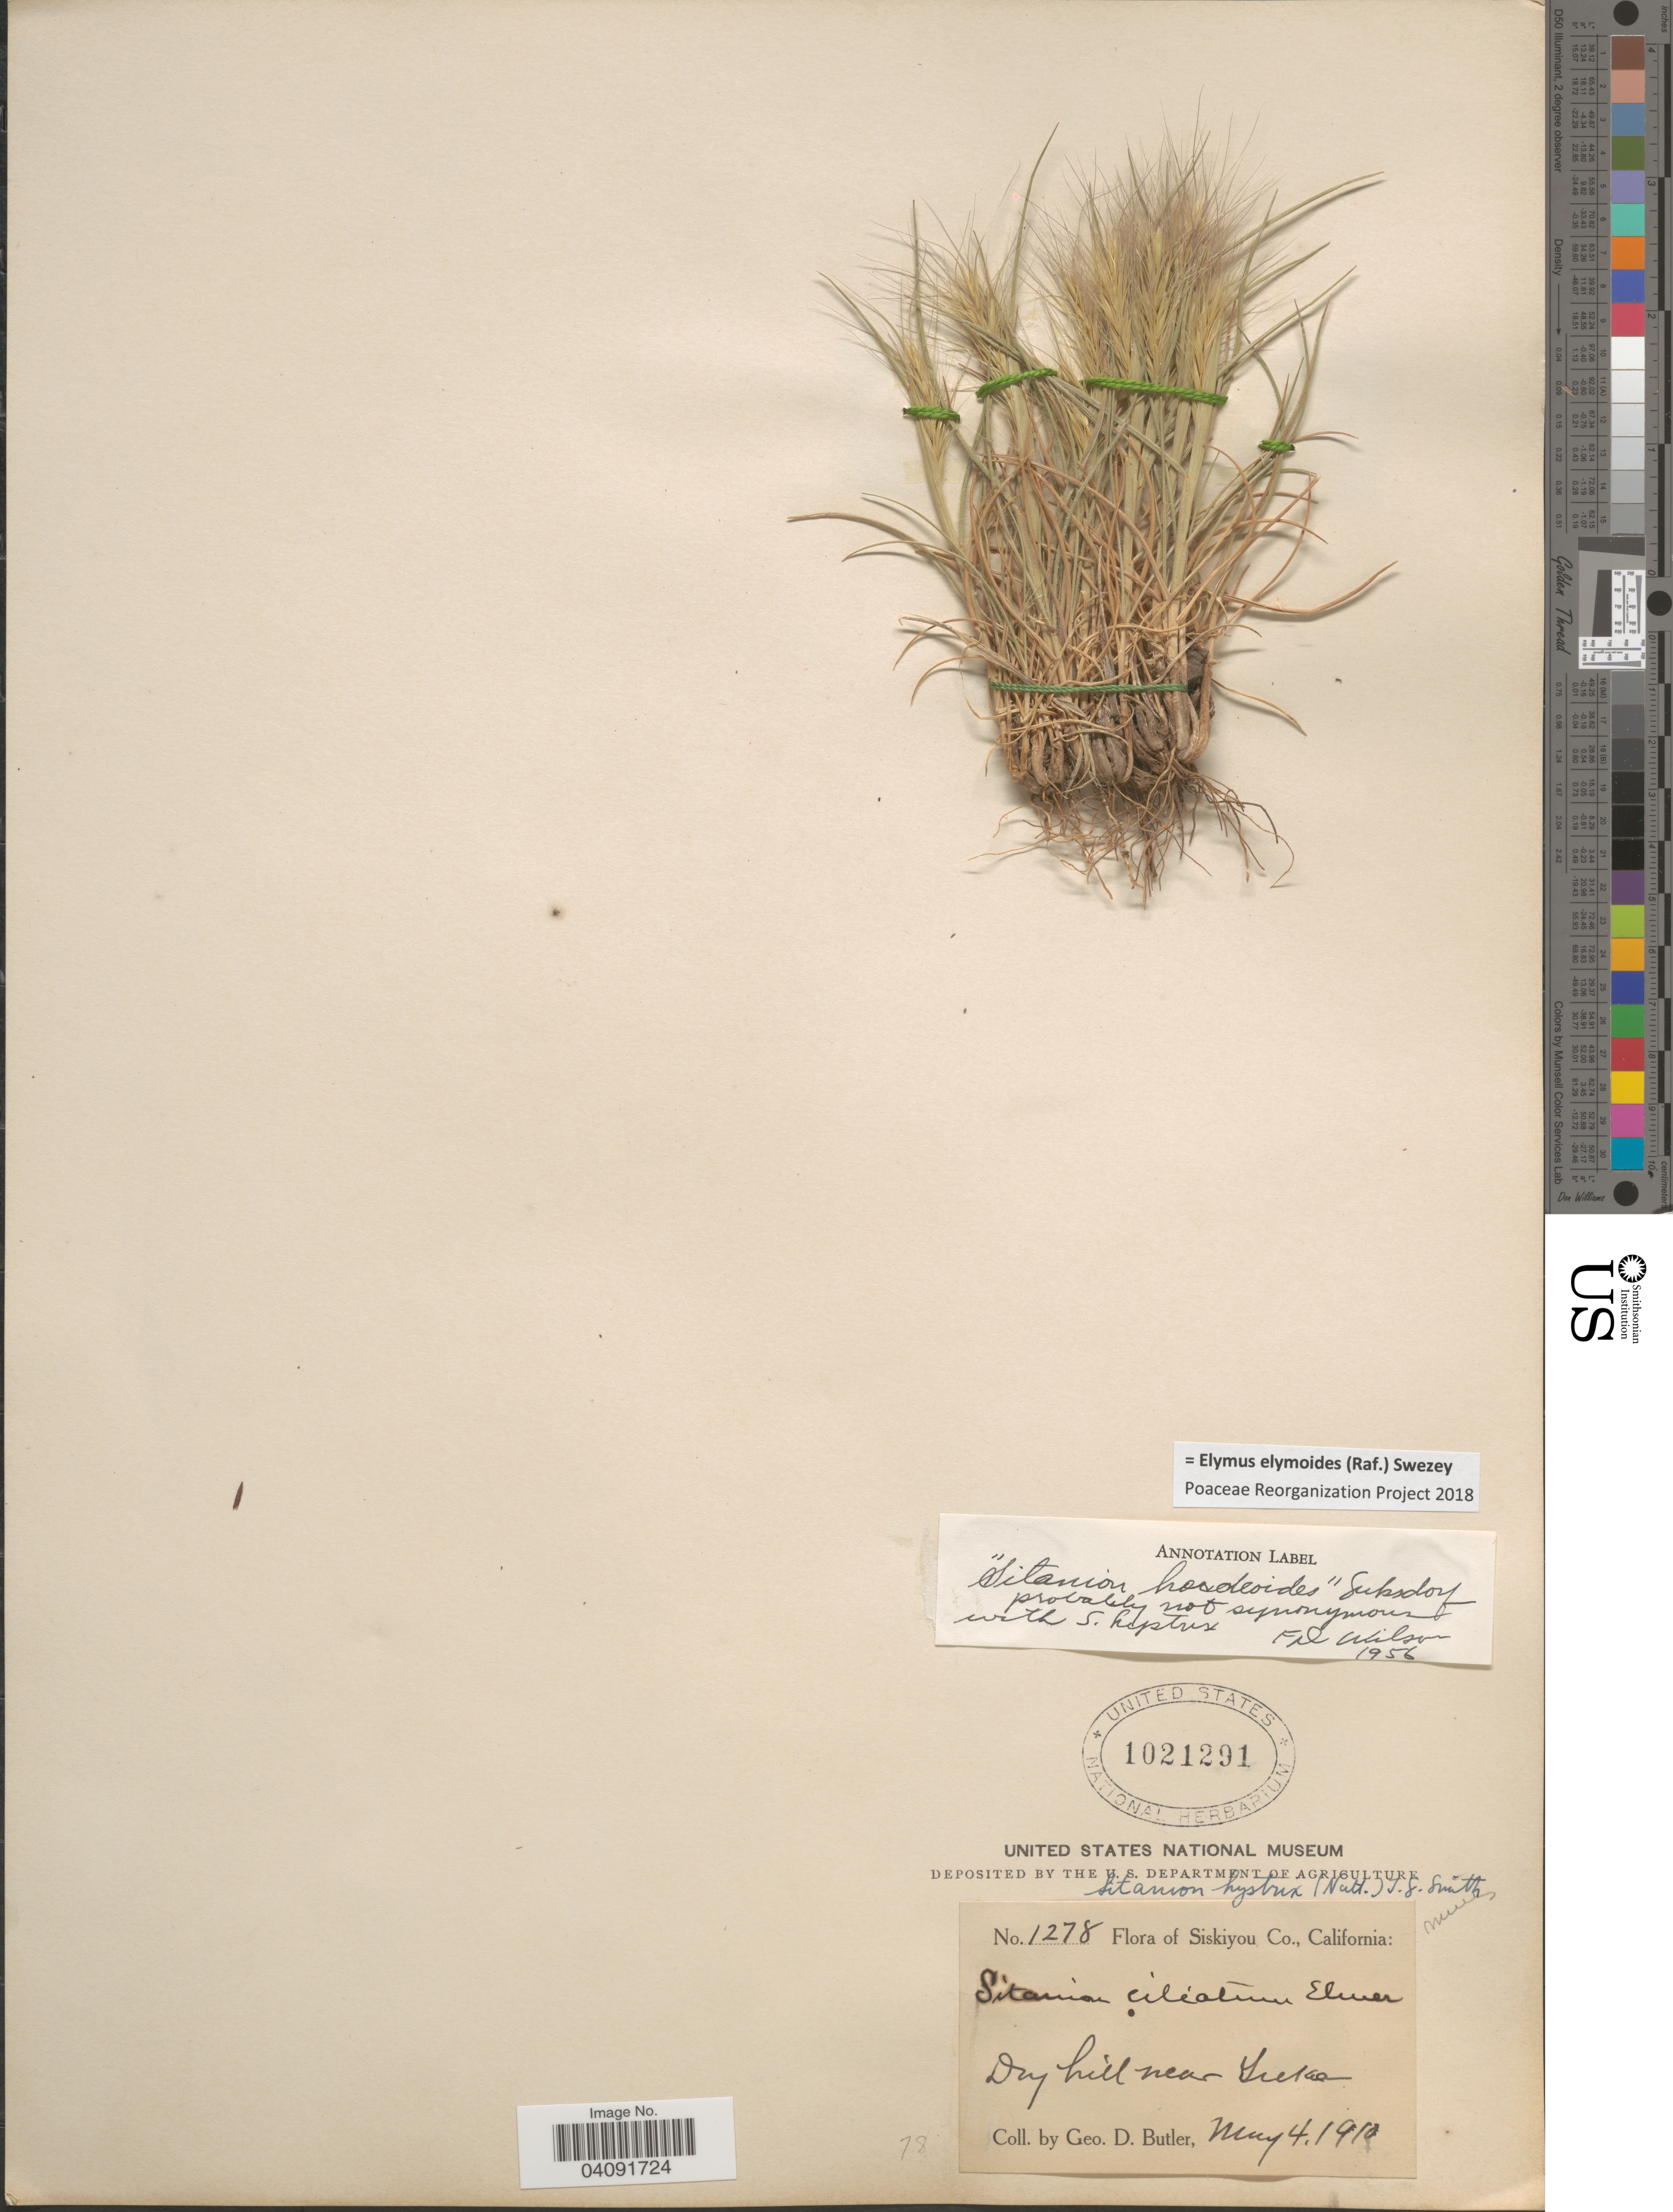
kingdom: Plantae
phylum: Tracheophyta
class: Liliopsida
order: Poales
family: Poaceae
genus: Elymus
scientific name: Elymus elymoides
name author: (Raf.) Swezey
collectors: G. D. Butler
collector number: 1278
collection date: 1910-05-04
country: United States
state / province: California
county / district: Siskiyou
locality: Siskiyou Co. Dry hill near Yreka.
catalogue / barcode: US 1021291